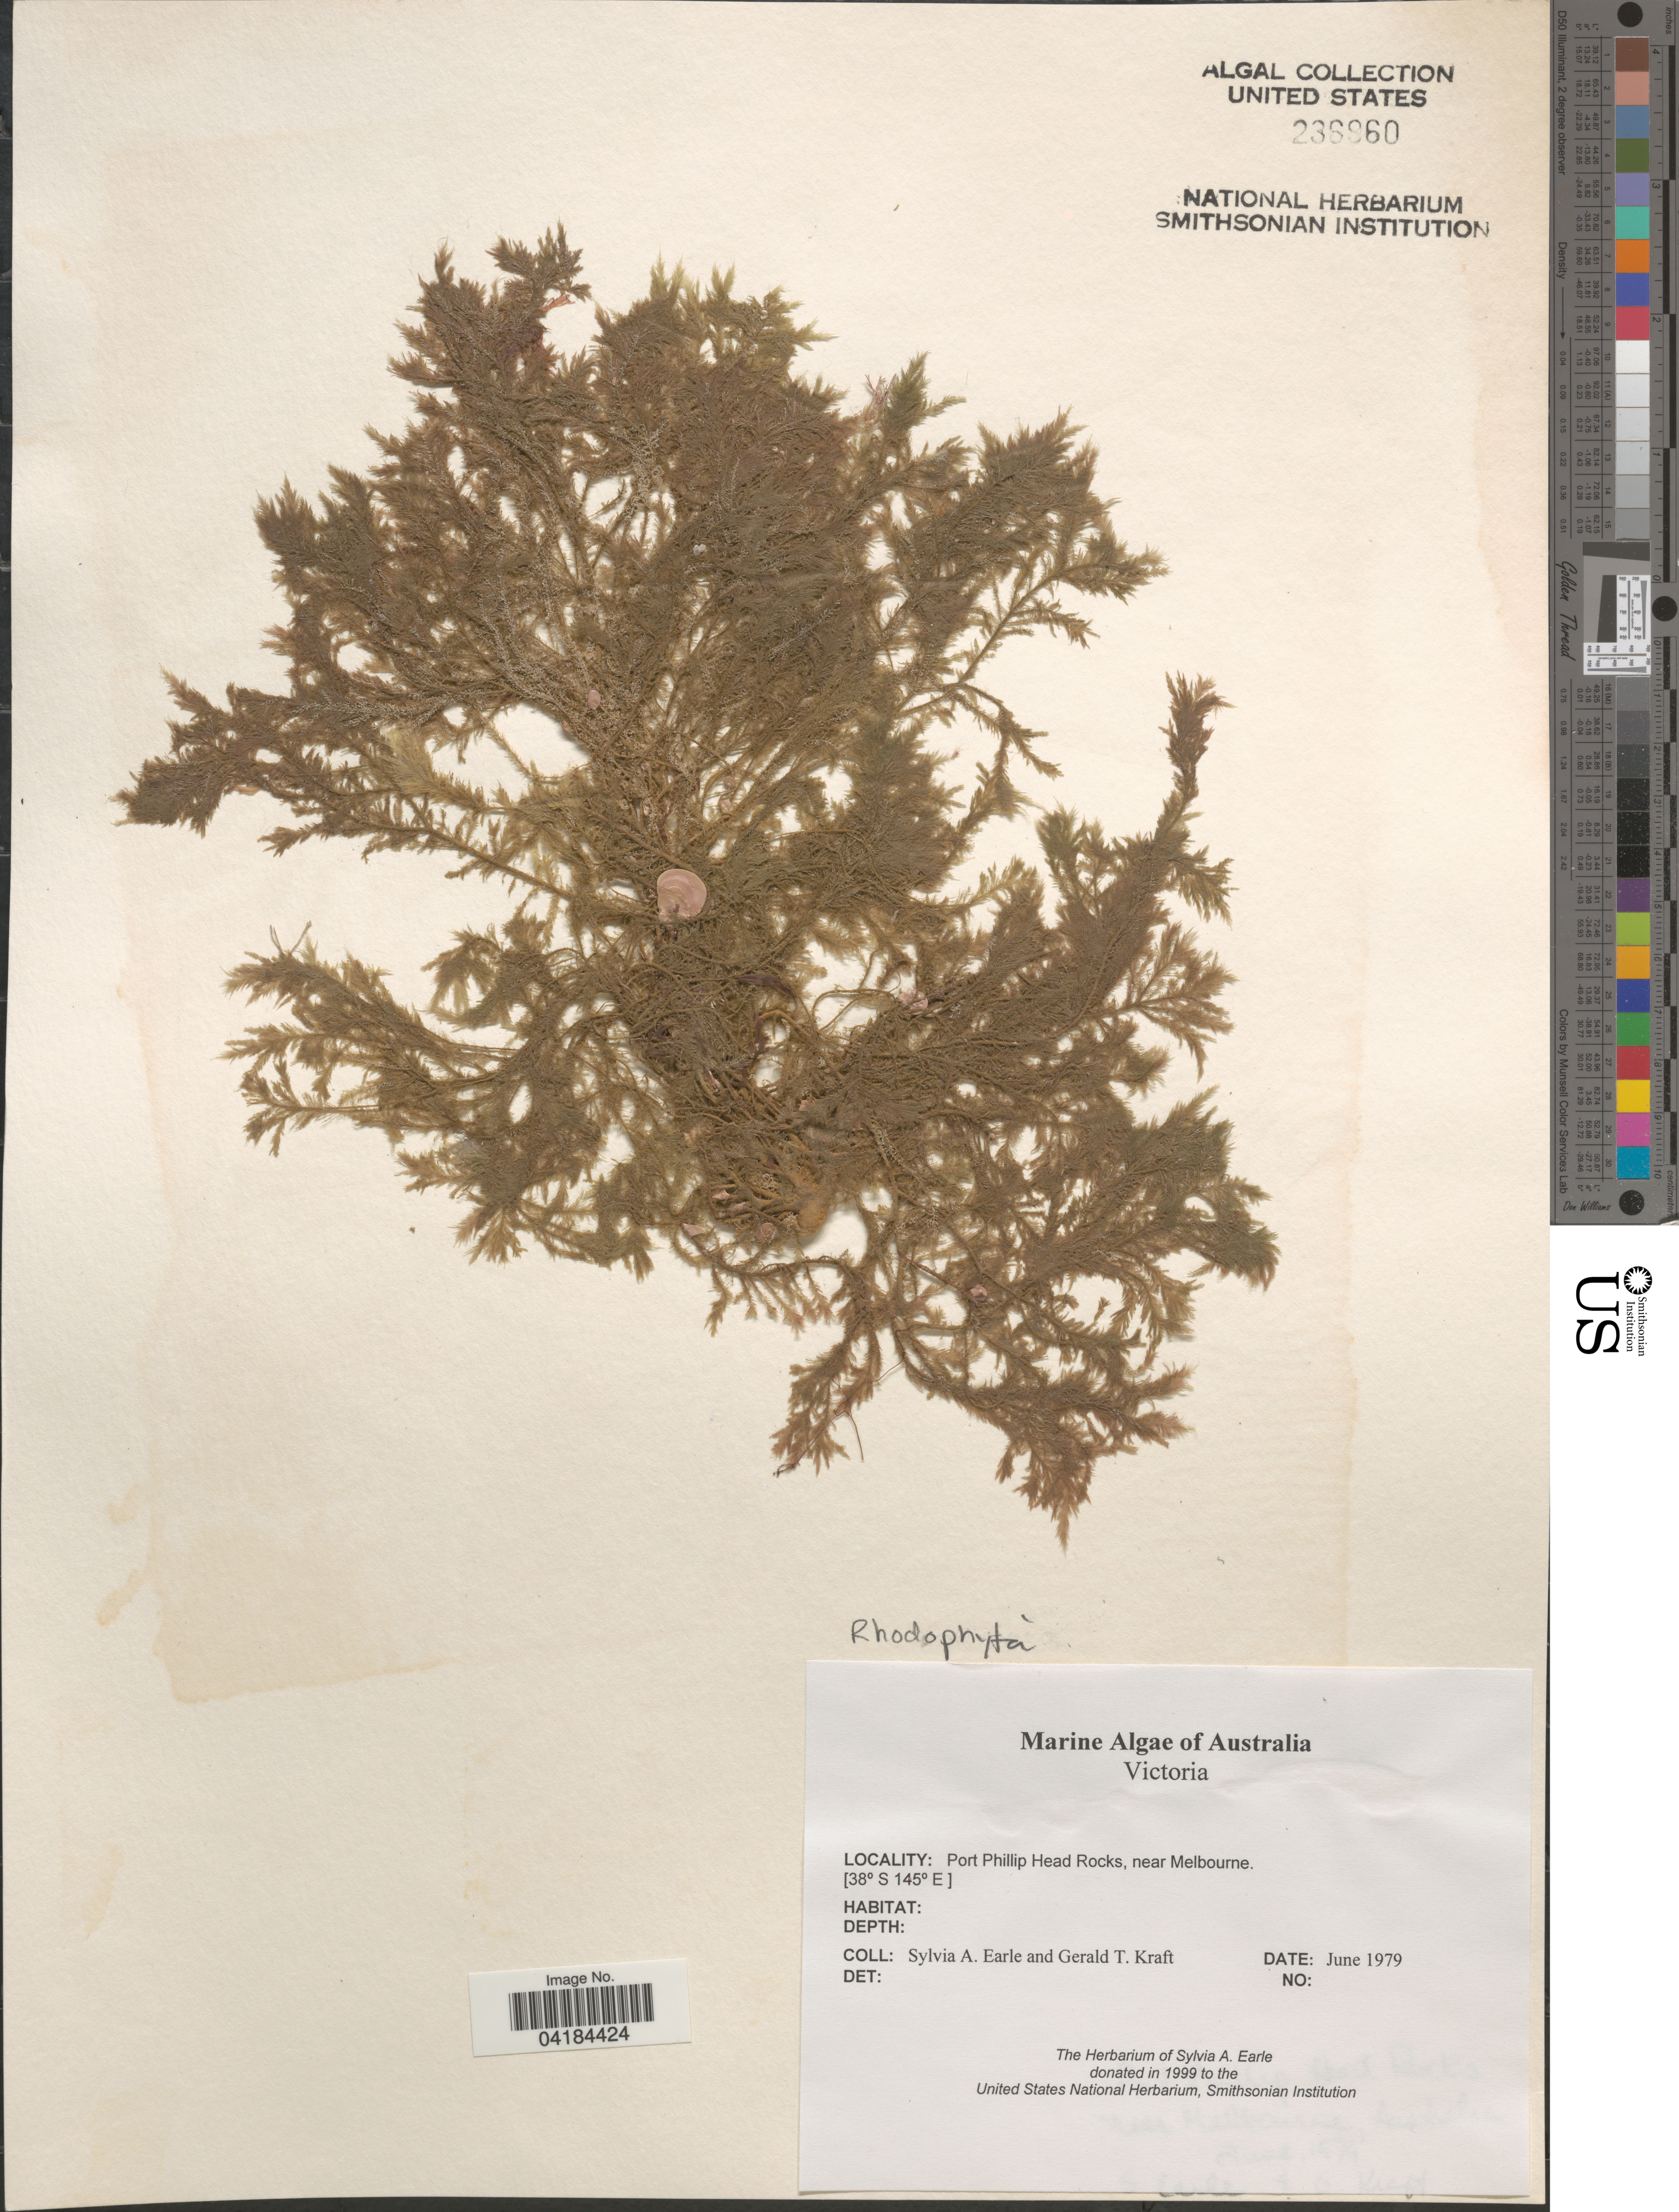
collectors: S. A. Earle & G. T. Kraft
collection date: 1979-06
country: Australia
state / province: Victoria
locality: Victoria. Port Phillip Head Rocks, near Melbourne.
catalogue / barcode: US 236860